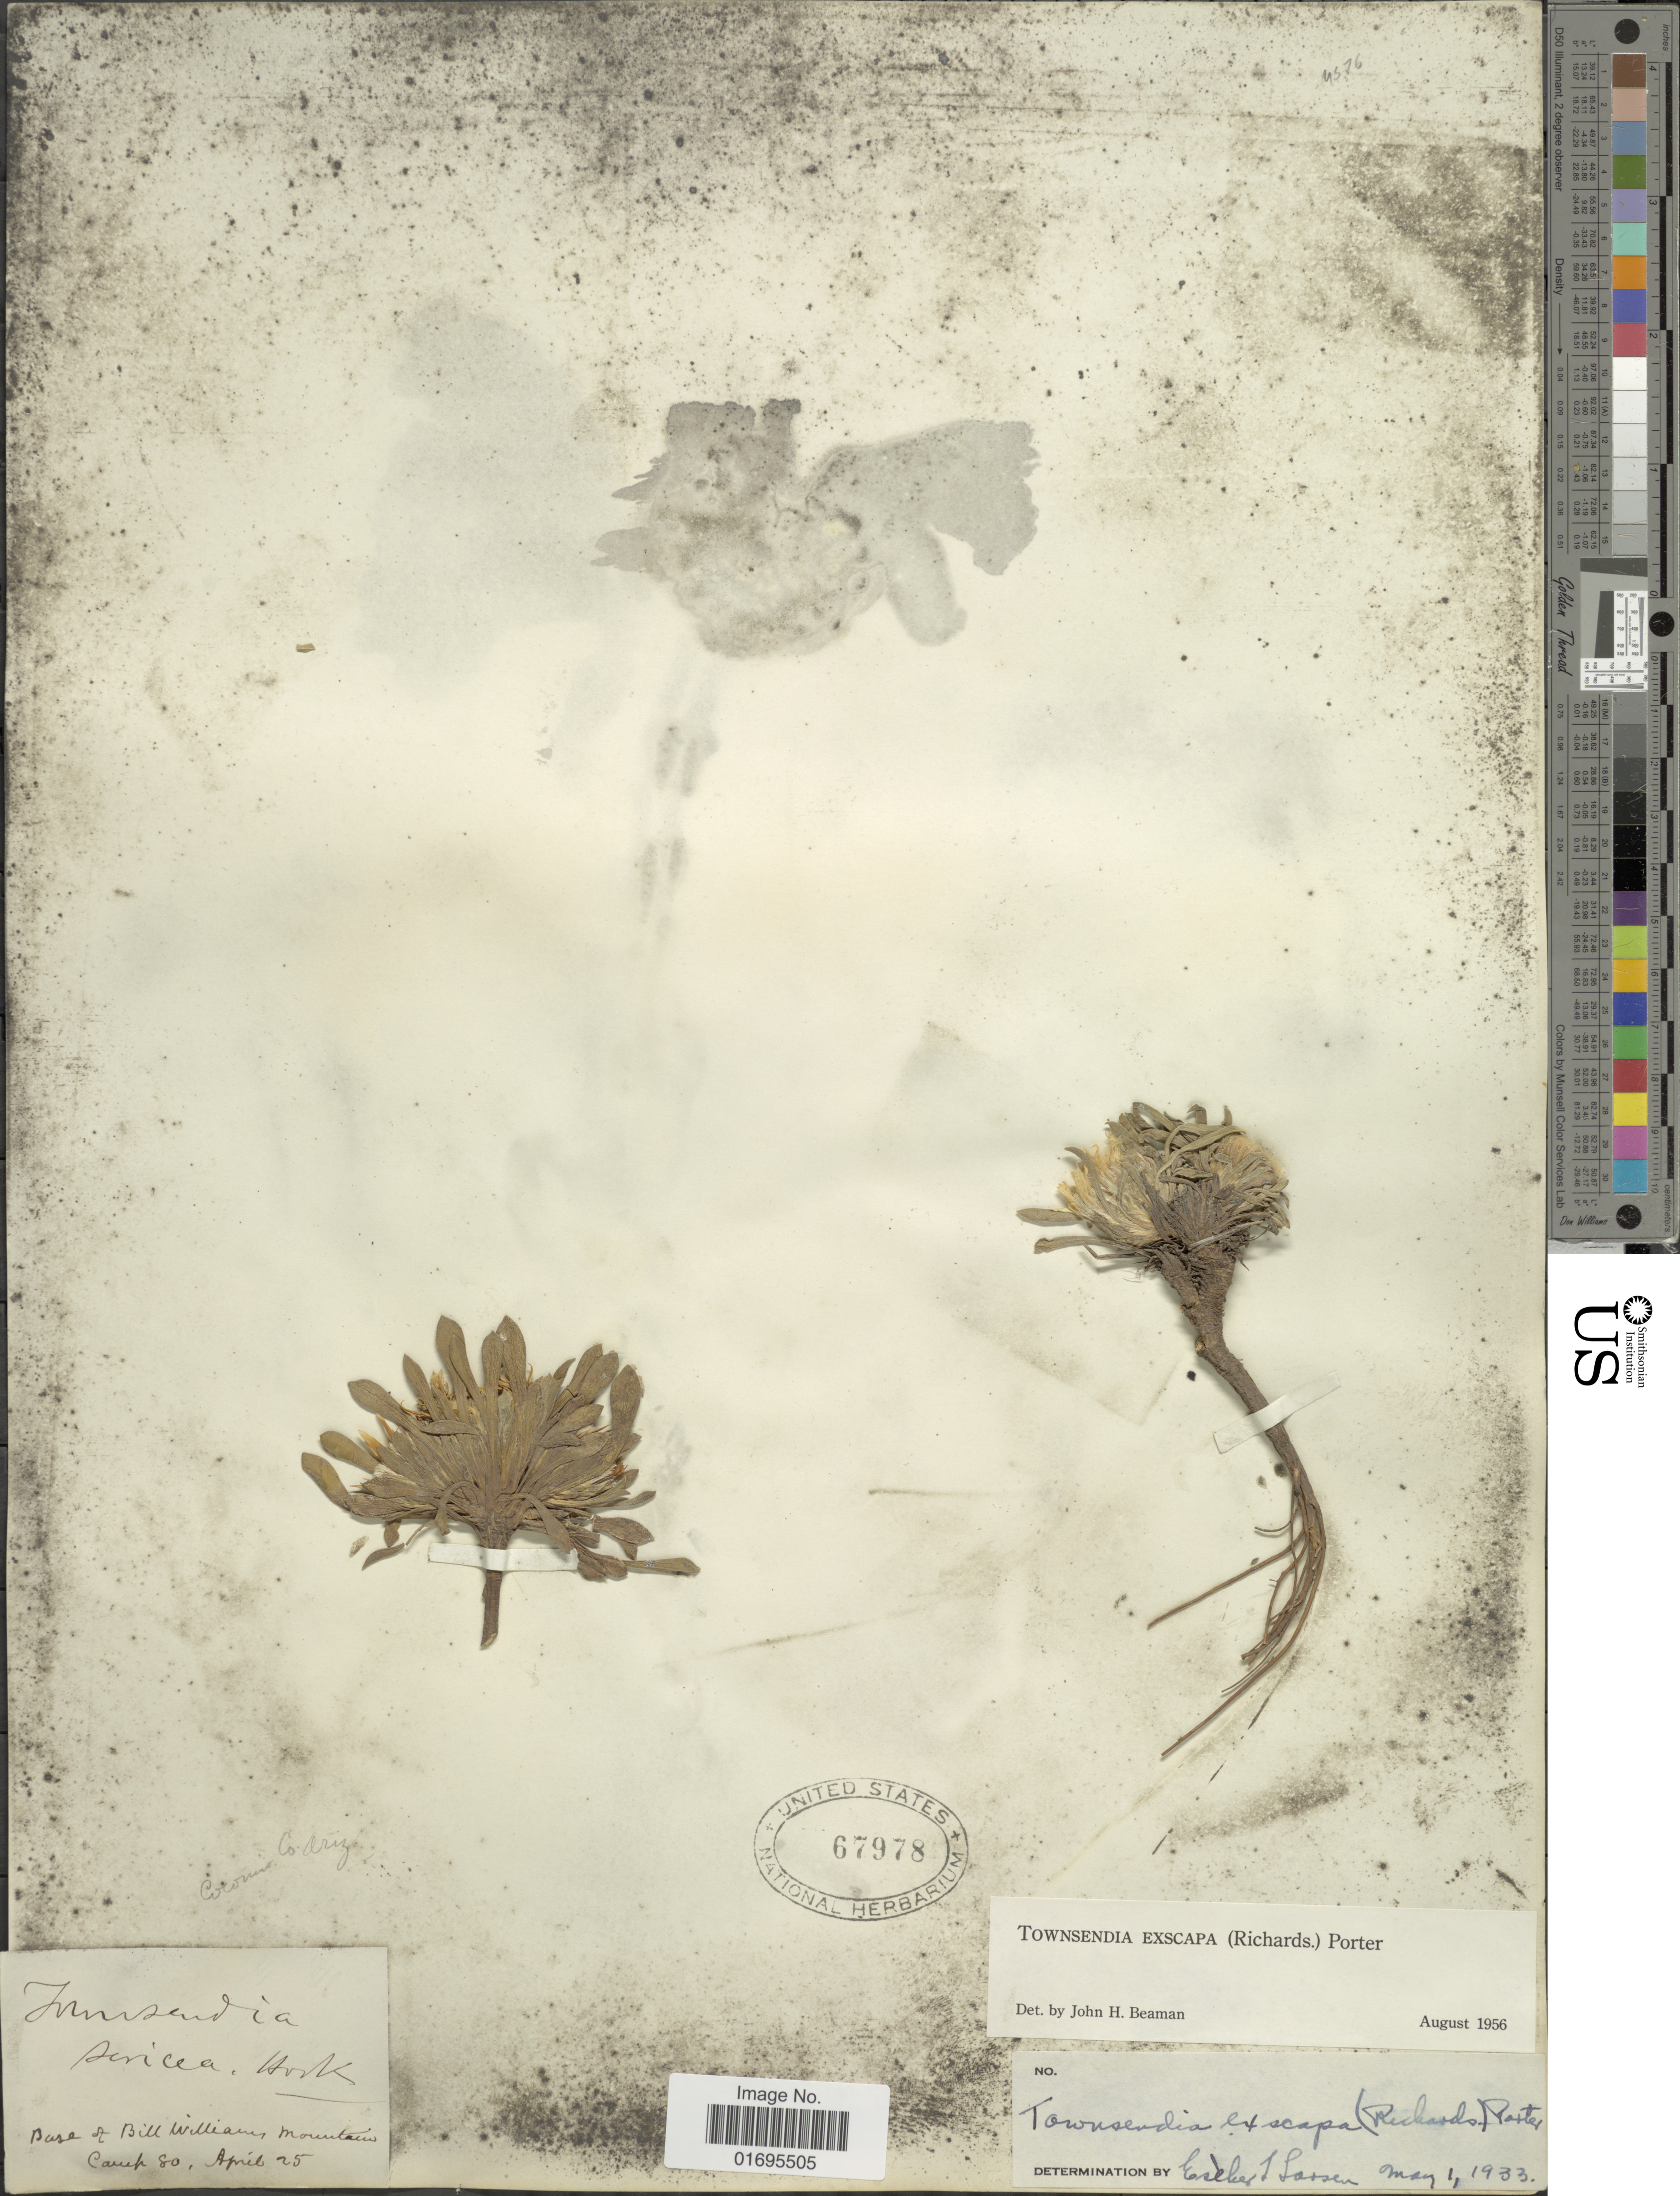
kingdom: Plantae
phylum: Tracheophyta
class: Magnoliopsida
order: Asterales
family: Asteraceae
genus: Townsendia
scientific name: Townsendia exscapa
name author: (Richardson) Porter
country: United States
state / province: Arizona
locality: Base of Bill Williams Mountains, Camp 80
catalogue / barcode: US 67978